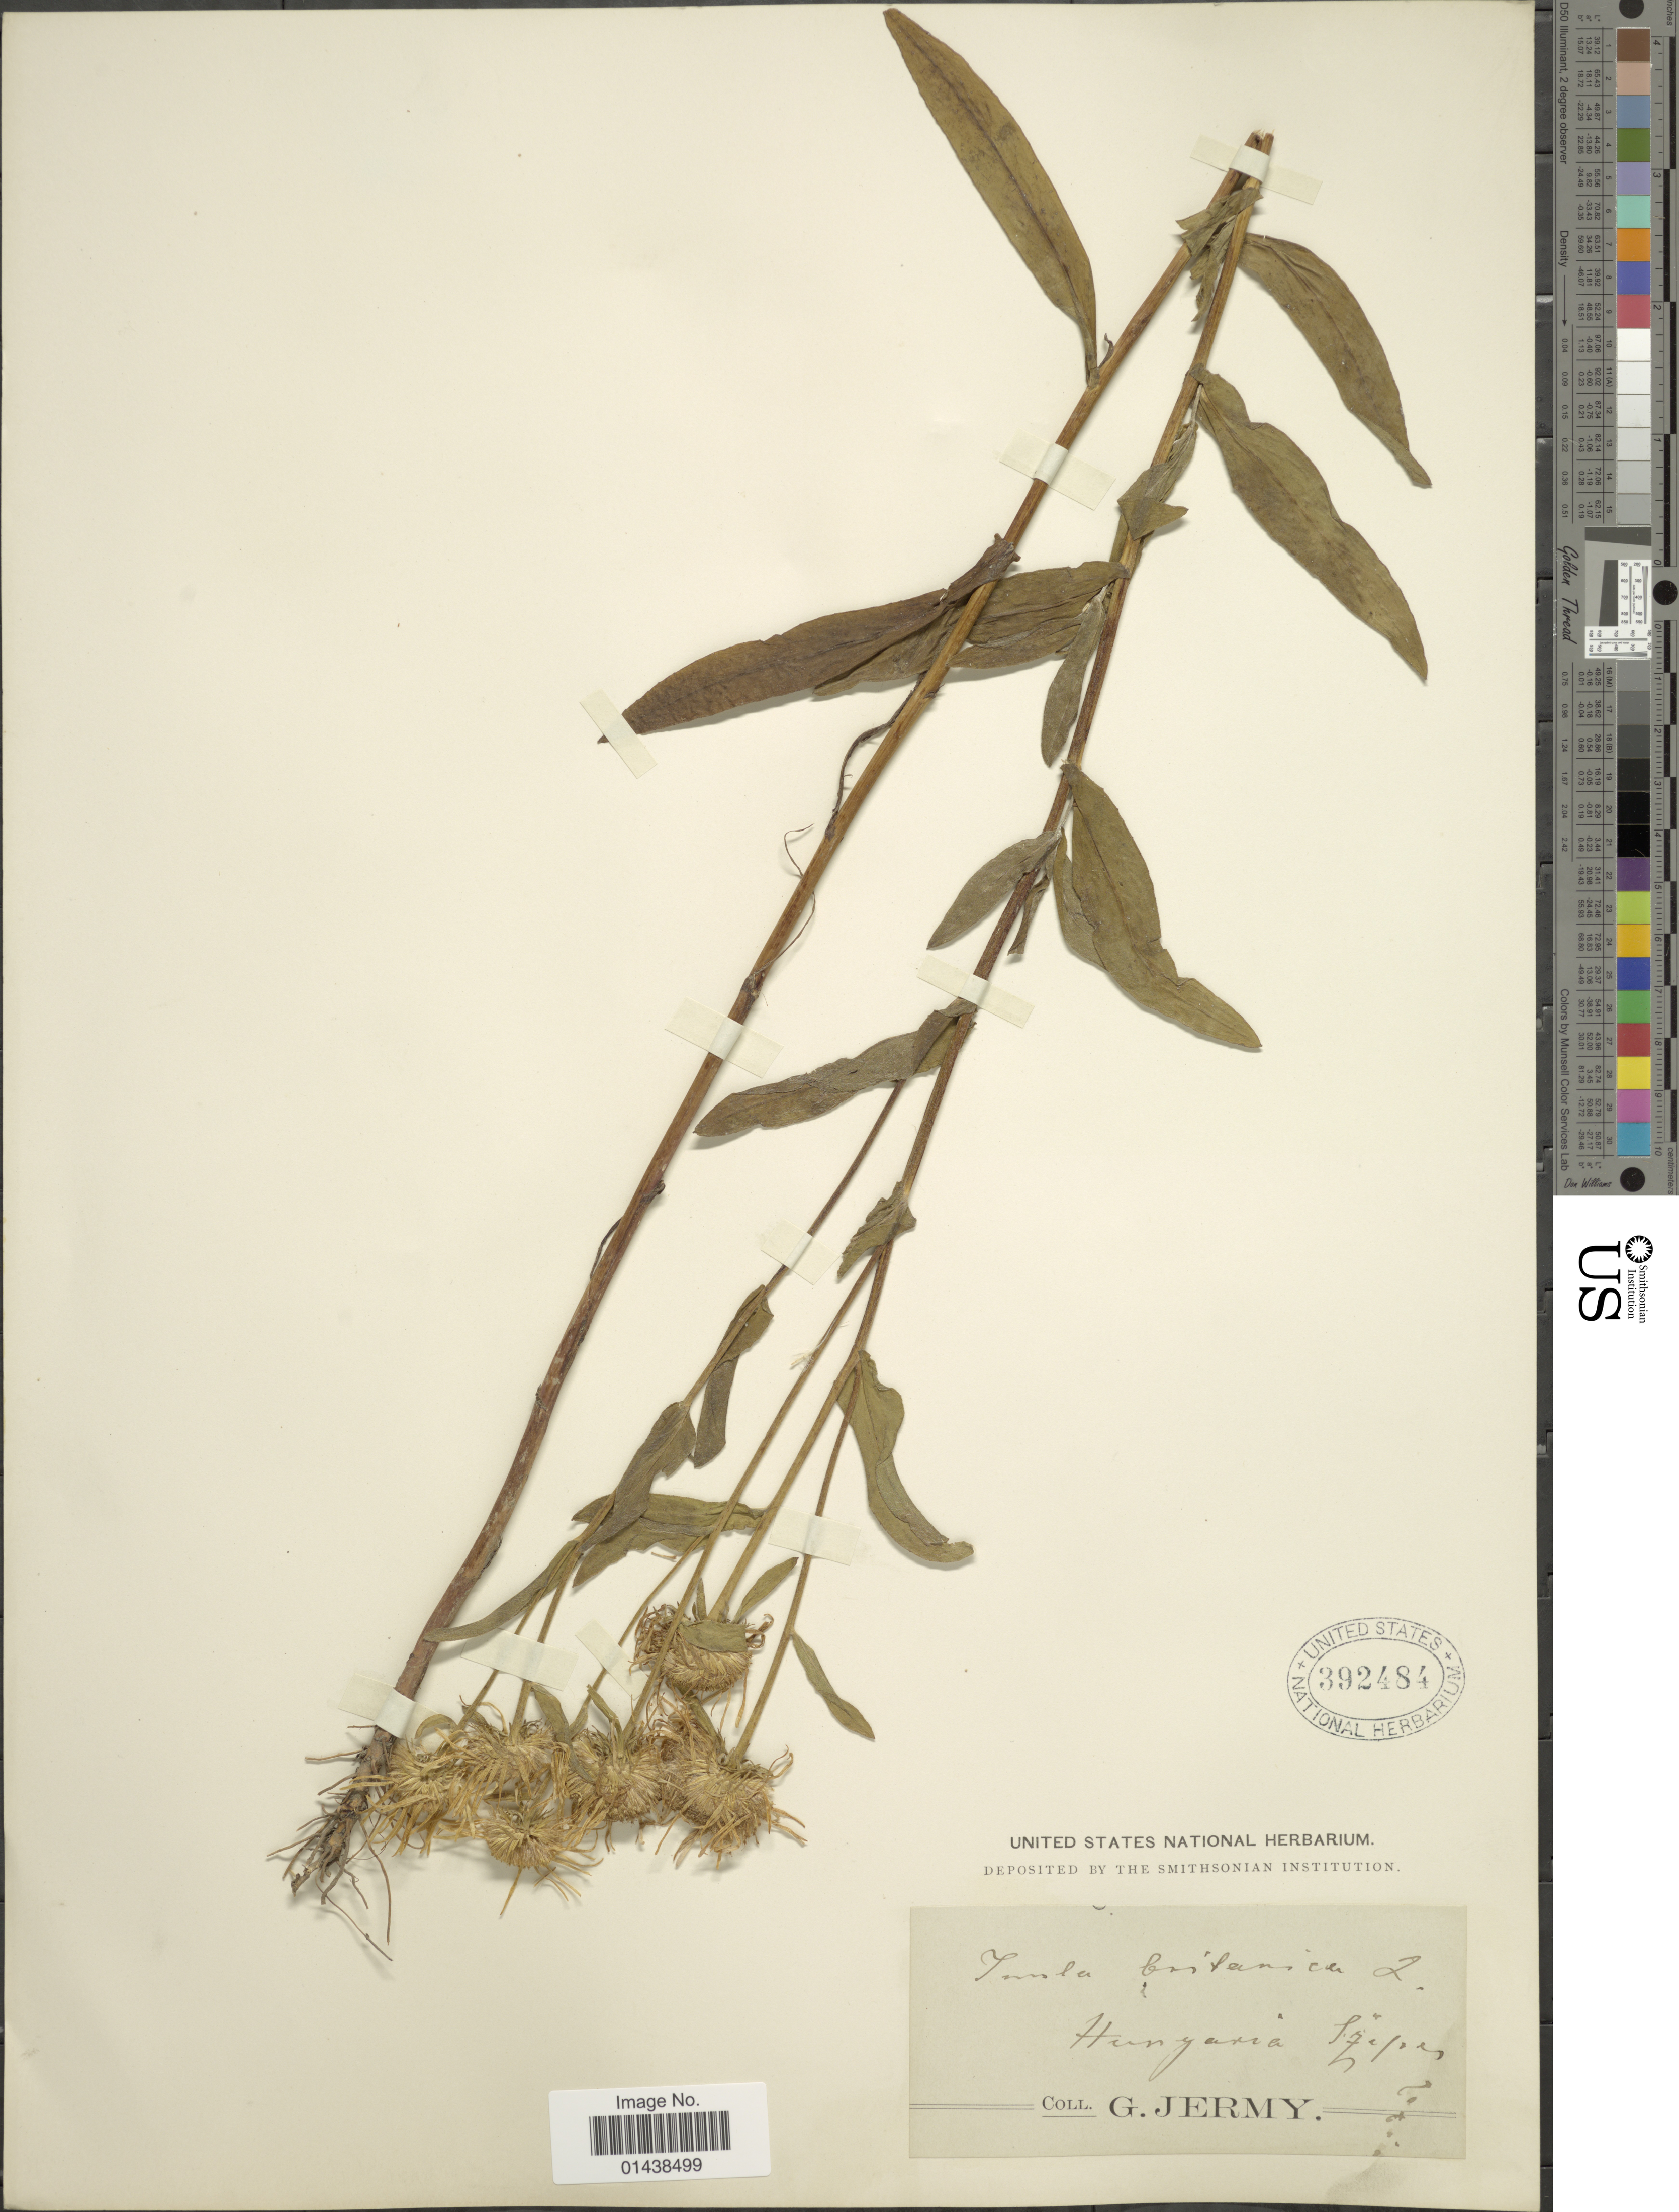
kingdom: Plantae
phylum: Tracheophyta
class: Magnoliopsida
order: Asterales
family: Asteraceae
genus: Inula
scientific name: Inula britannica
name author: L.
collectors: G. Jermy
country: Hungary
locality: Izefen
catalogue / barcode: US 392484